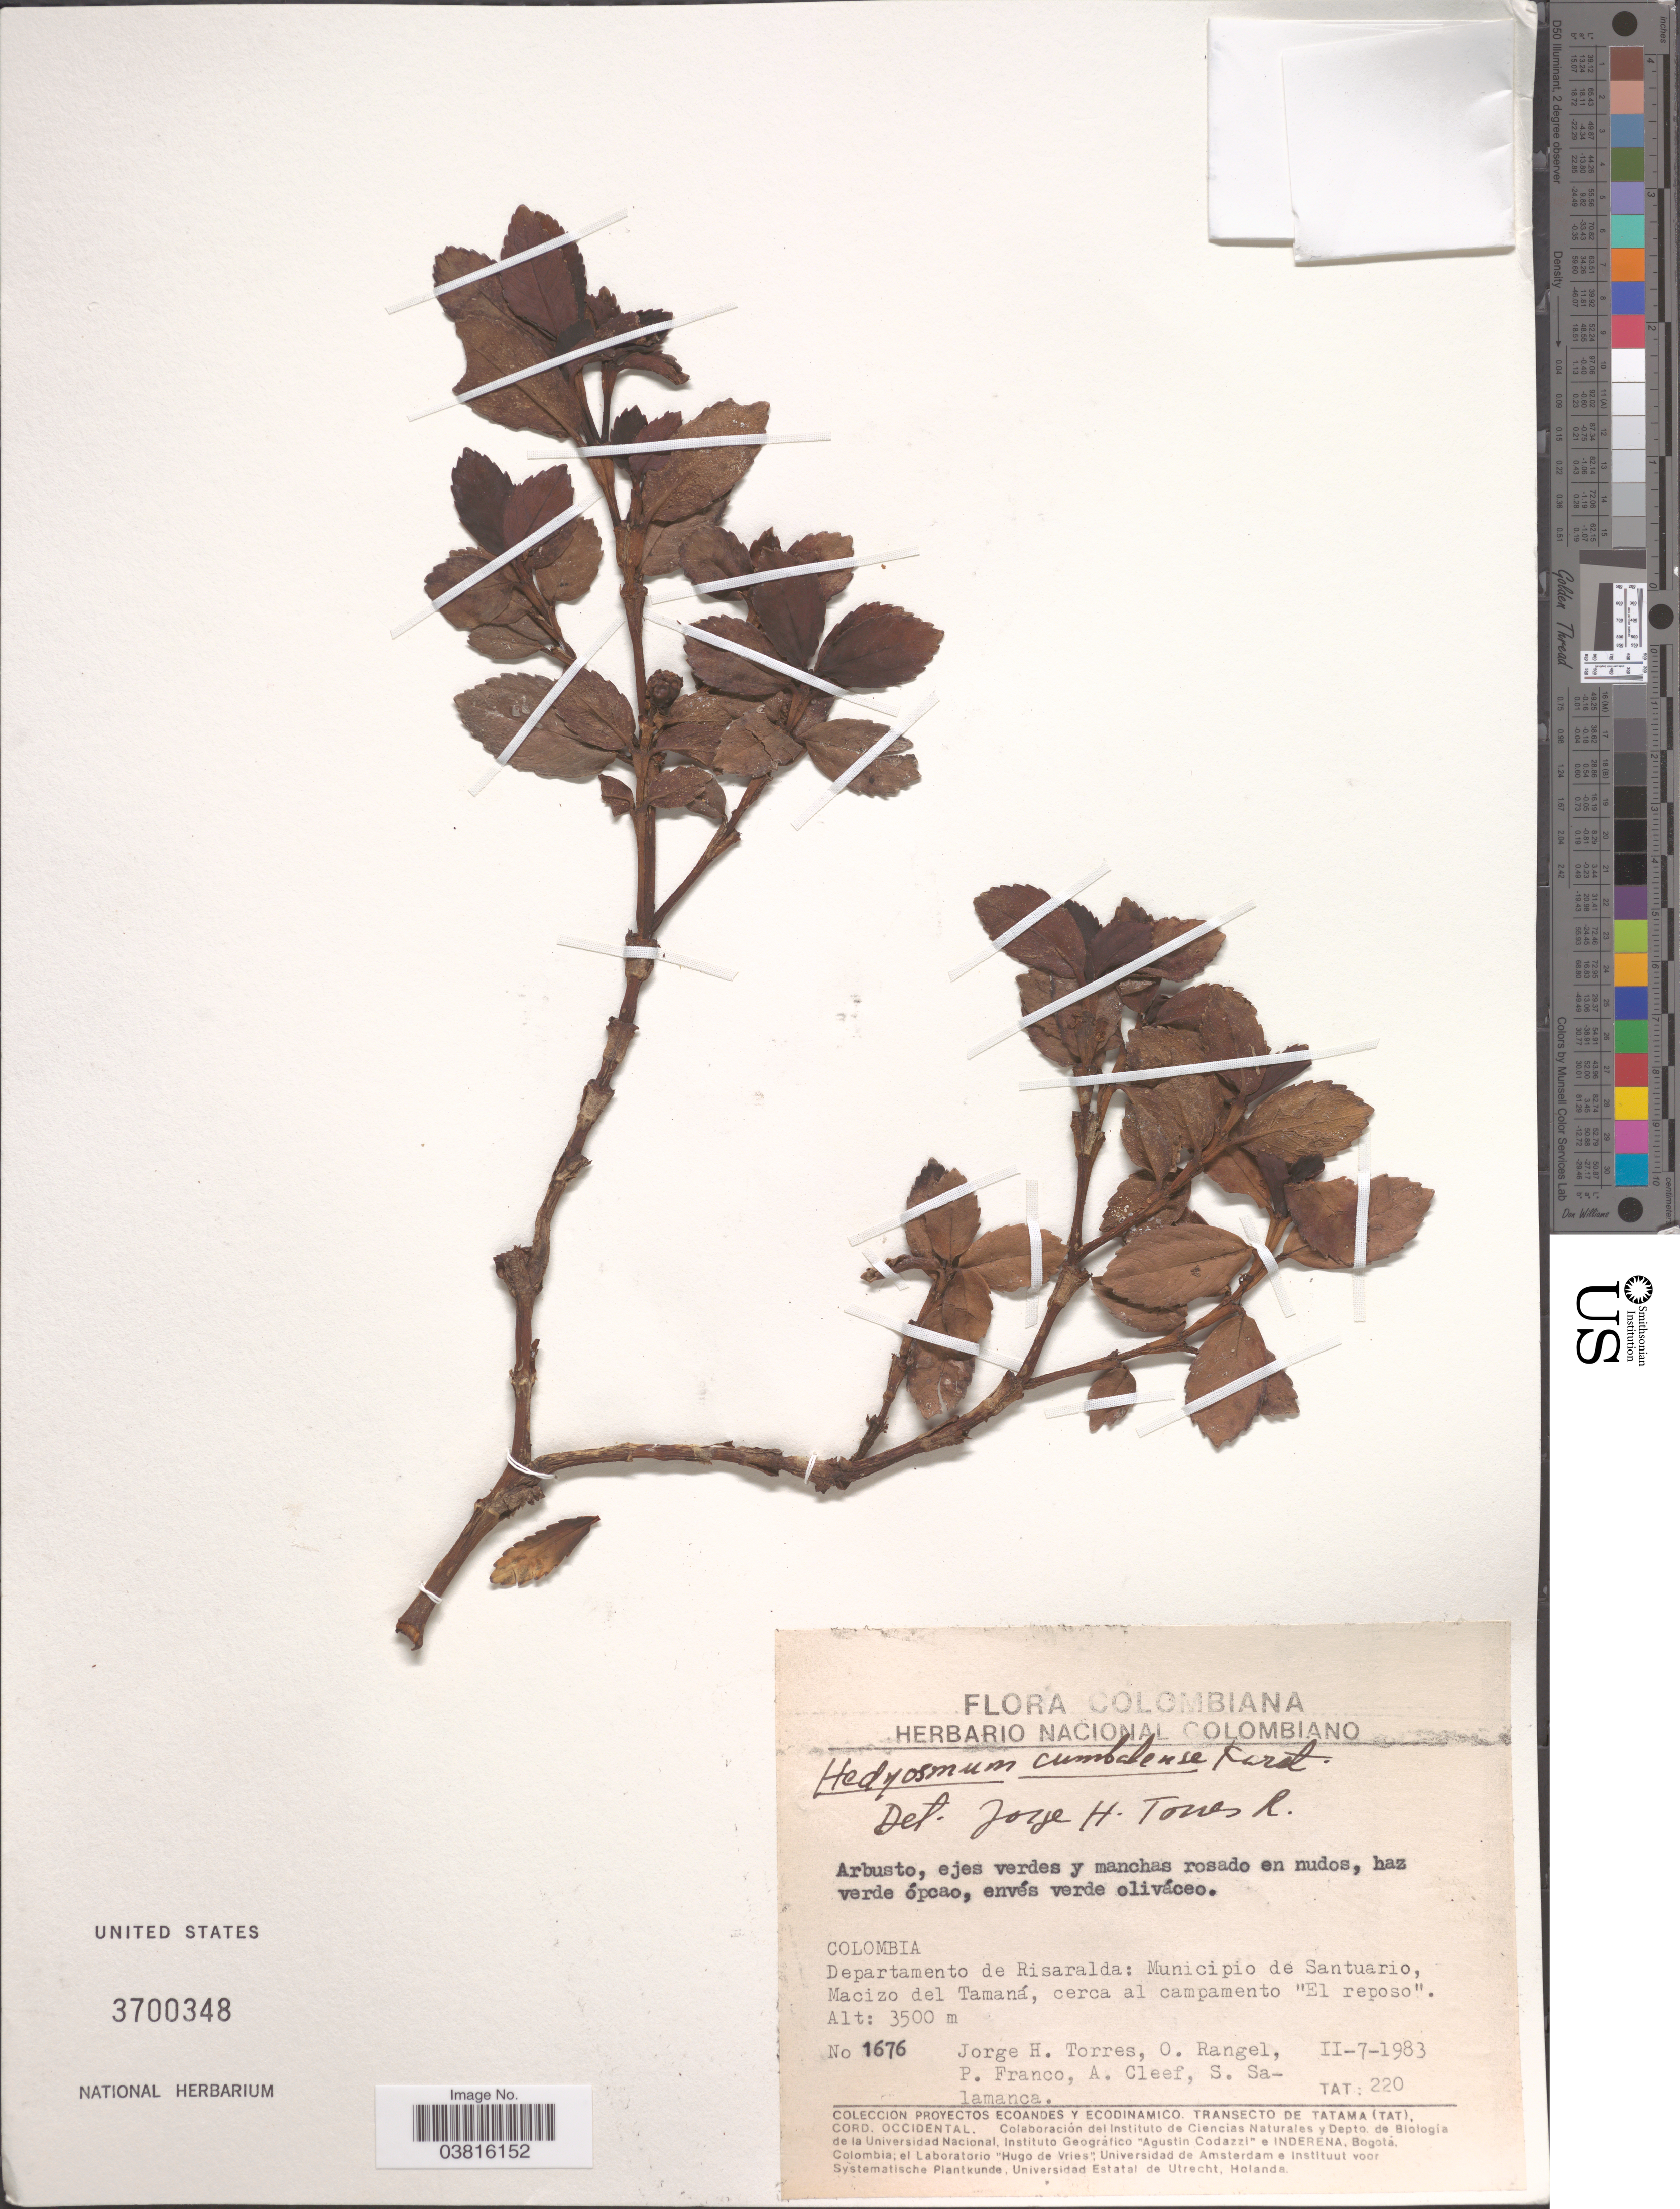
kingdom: Plantae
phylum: Tracheophyta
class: Magnoliopsida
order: Chloranthales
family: Chloranthaceae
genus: Hedyosmum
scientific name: Hedyosmum cumbalense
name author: H. Karst.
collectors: J. H. Torres, O. Rangel, P. Franco, A. M. Cleef & S. Salamanca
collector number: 1676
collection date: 1983-02-07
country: Colombia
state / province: Risaralda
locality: Departamento de Risaralda: Municipio de Santuario, Macizo del Tamaná, cerca al campamento "El reposo".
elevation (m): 3500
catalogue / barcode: US 3700348